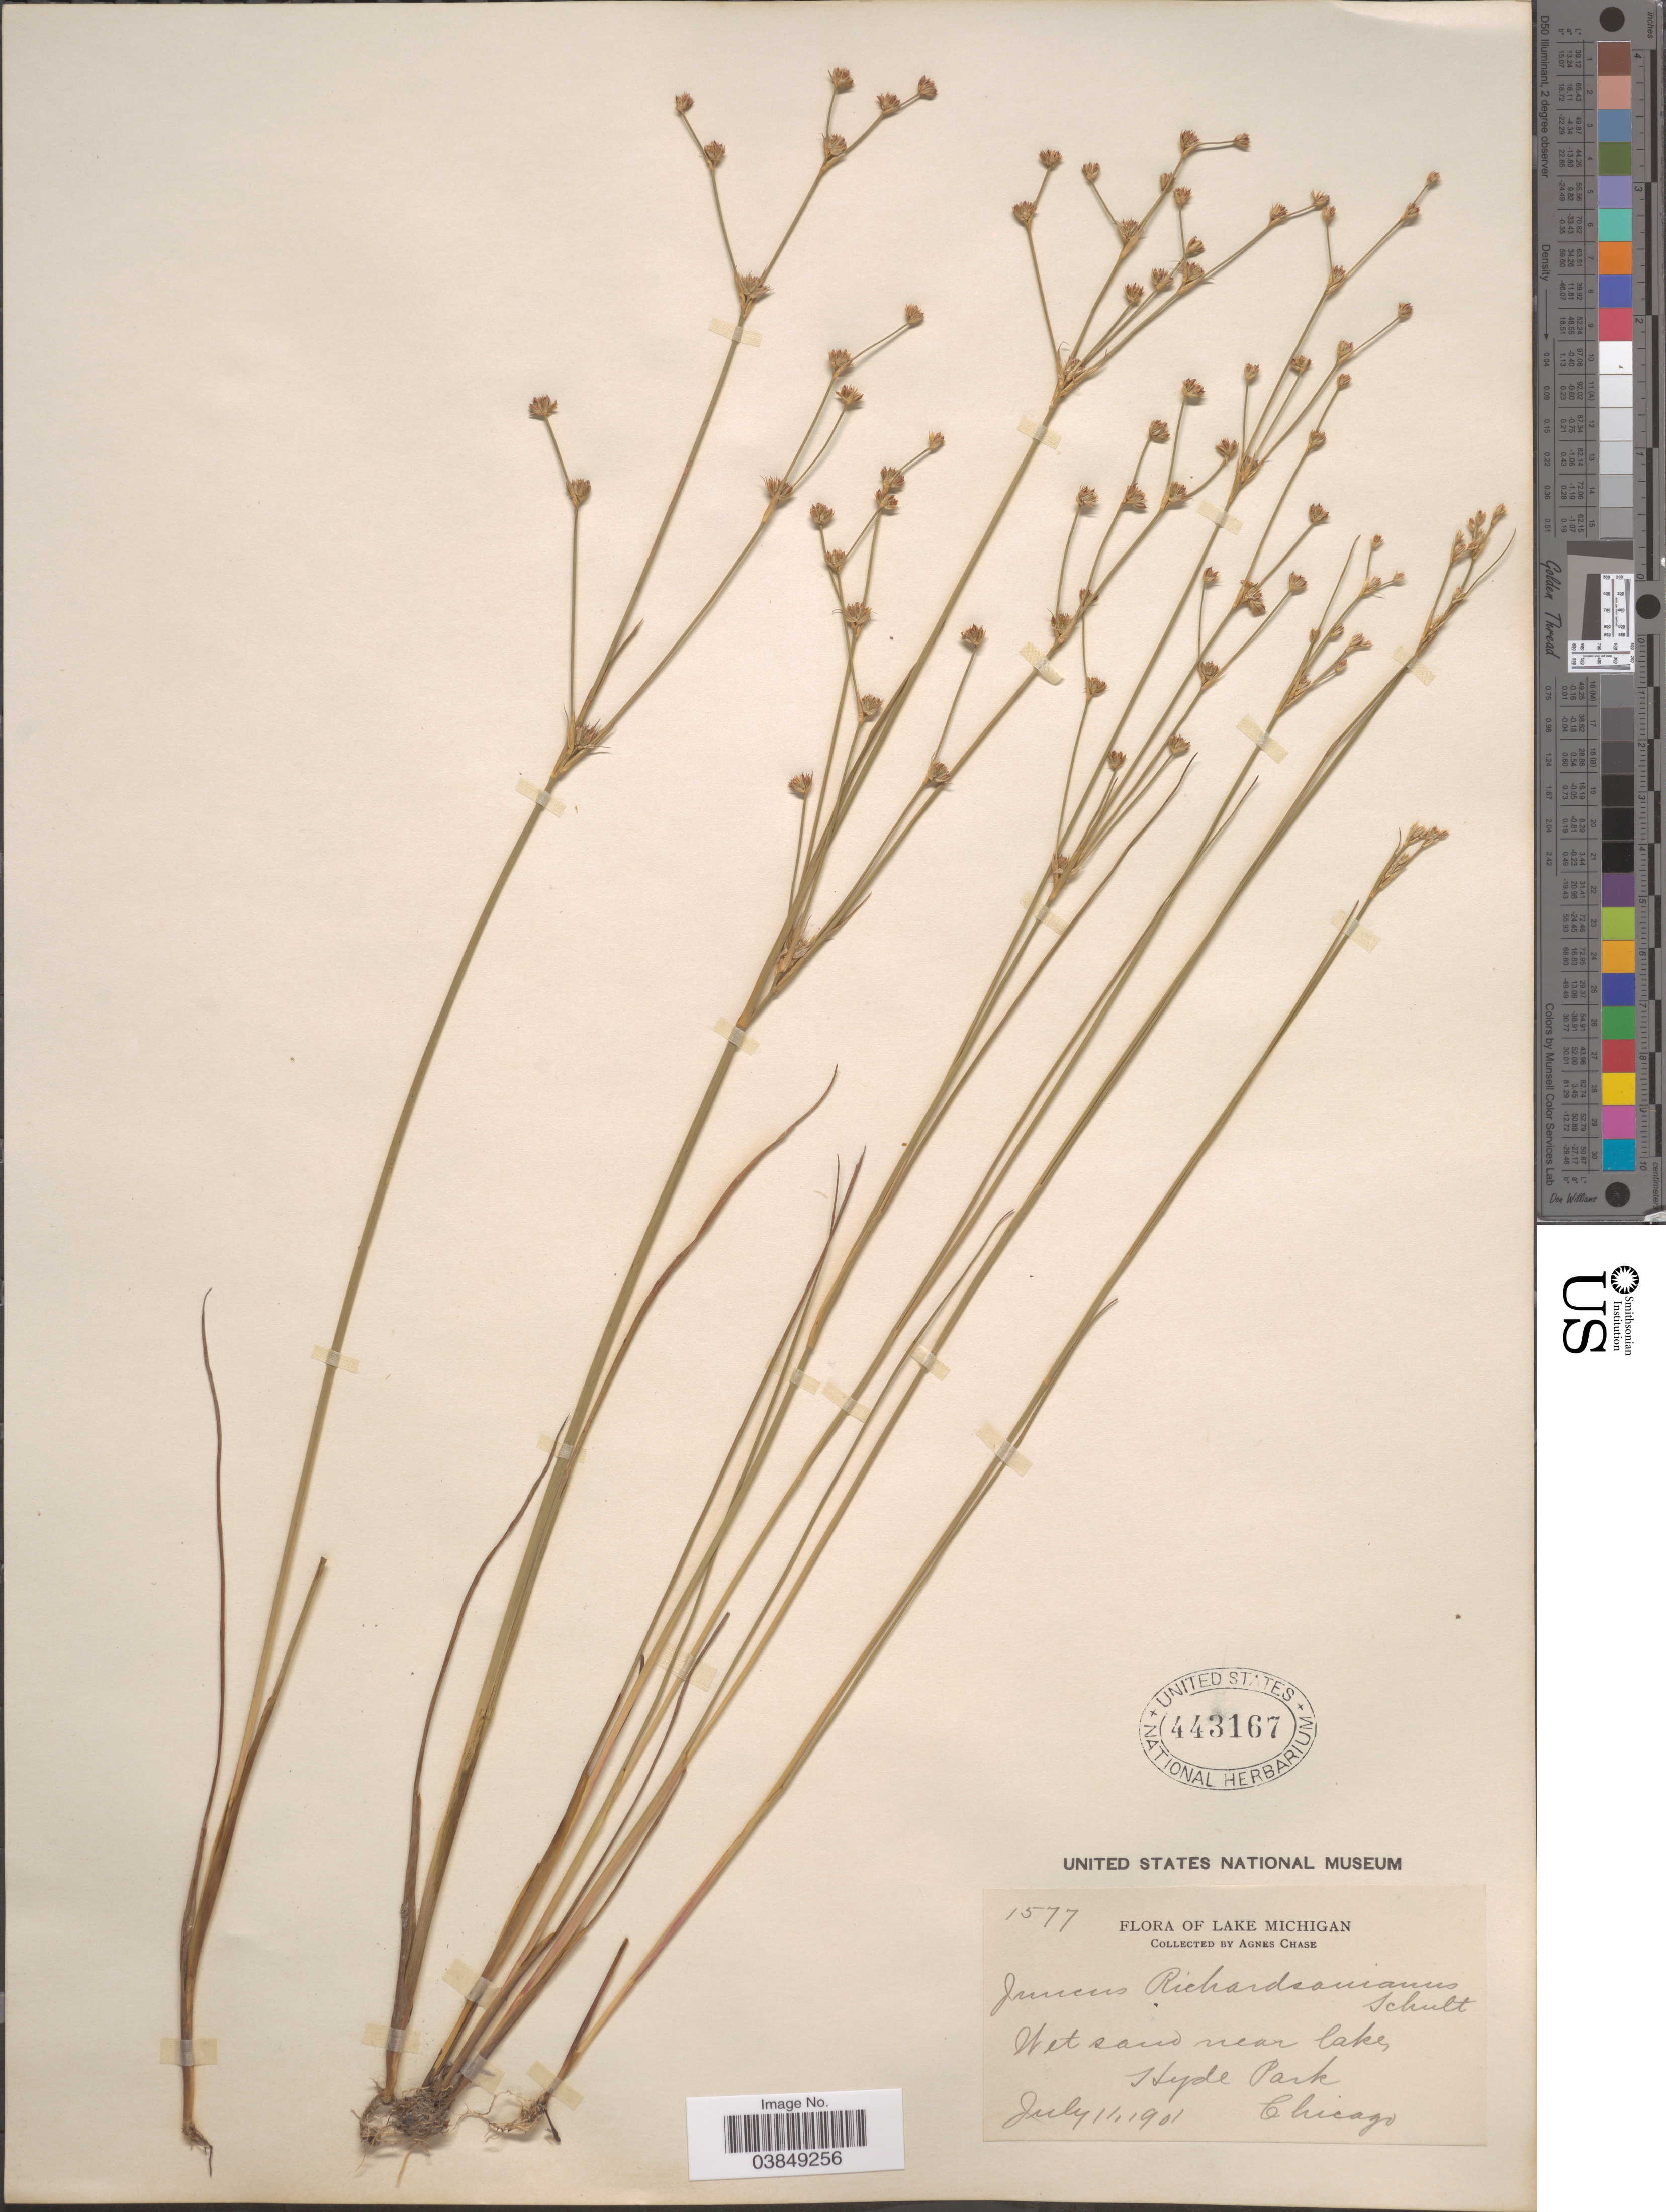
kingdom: Plantae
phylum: Tracheophyta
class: Liliopsida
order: Poales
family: Juncaceae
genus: Juncus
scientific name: Juncus rariflorus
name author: Hartm.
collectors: A. Chase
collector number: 1577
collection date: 1901-07-11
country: United States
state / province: Michigan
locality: Lake Michigan. Wet sand near lake, Hyde Park. Chicago.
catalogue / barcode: US 443167